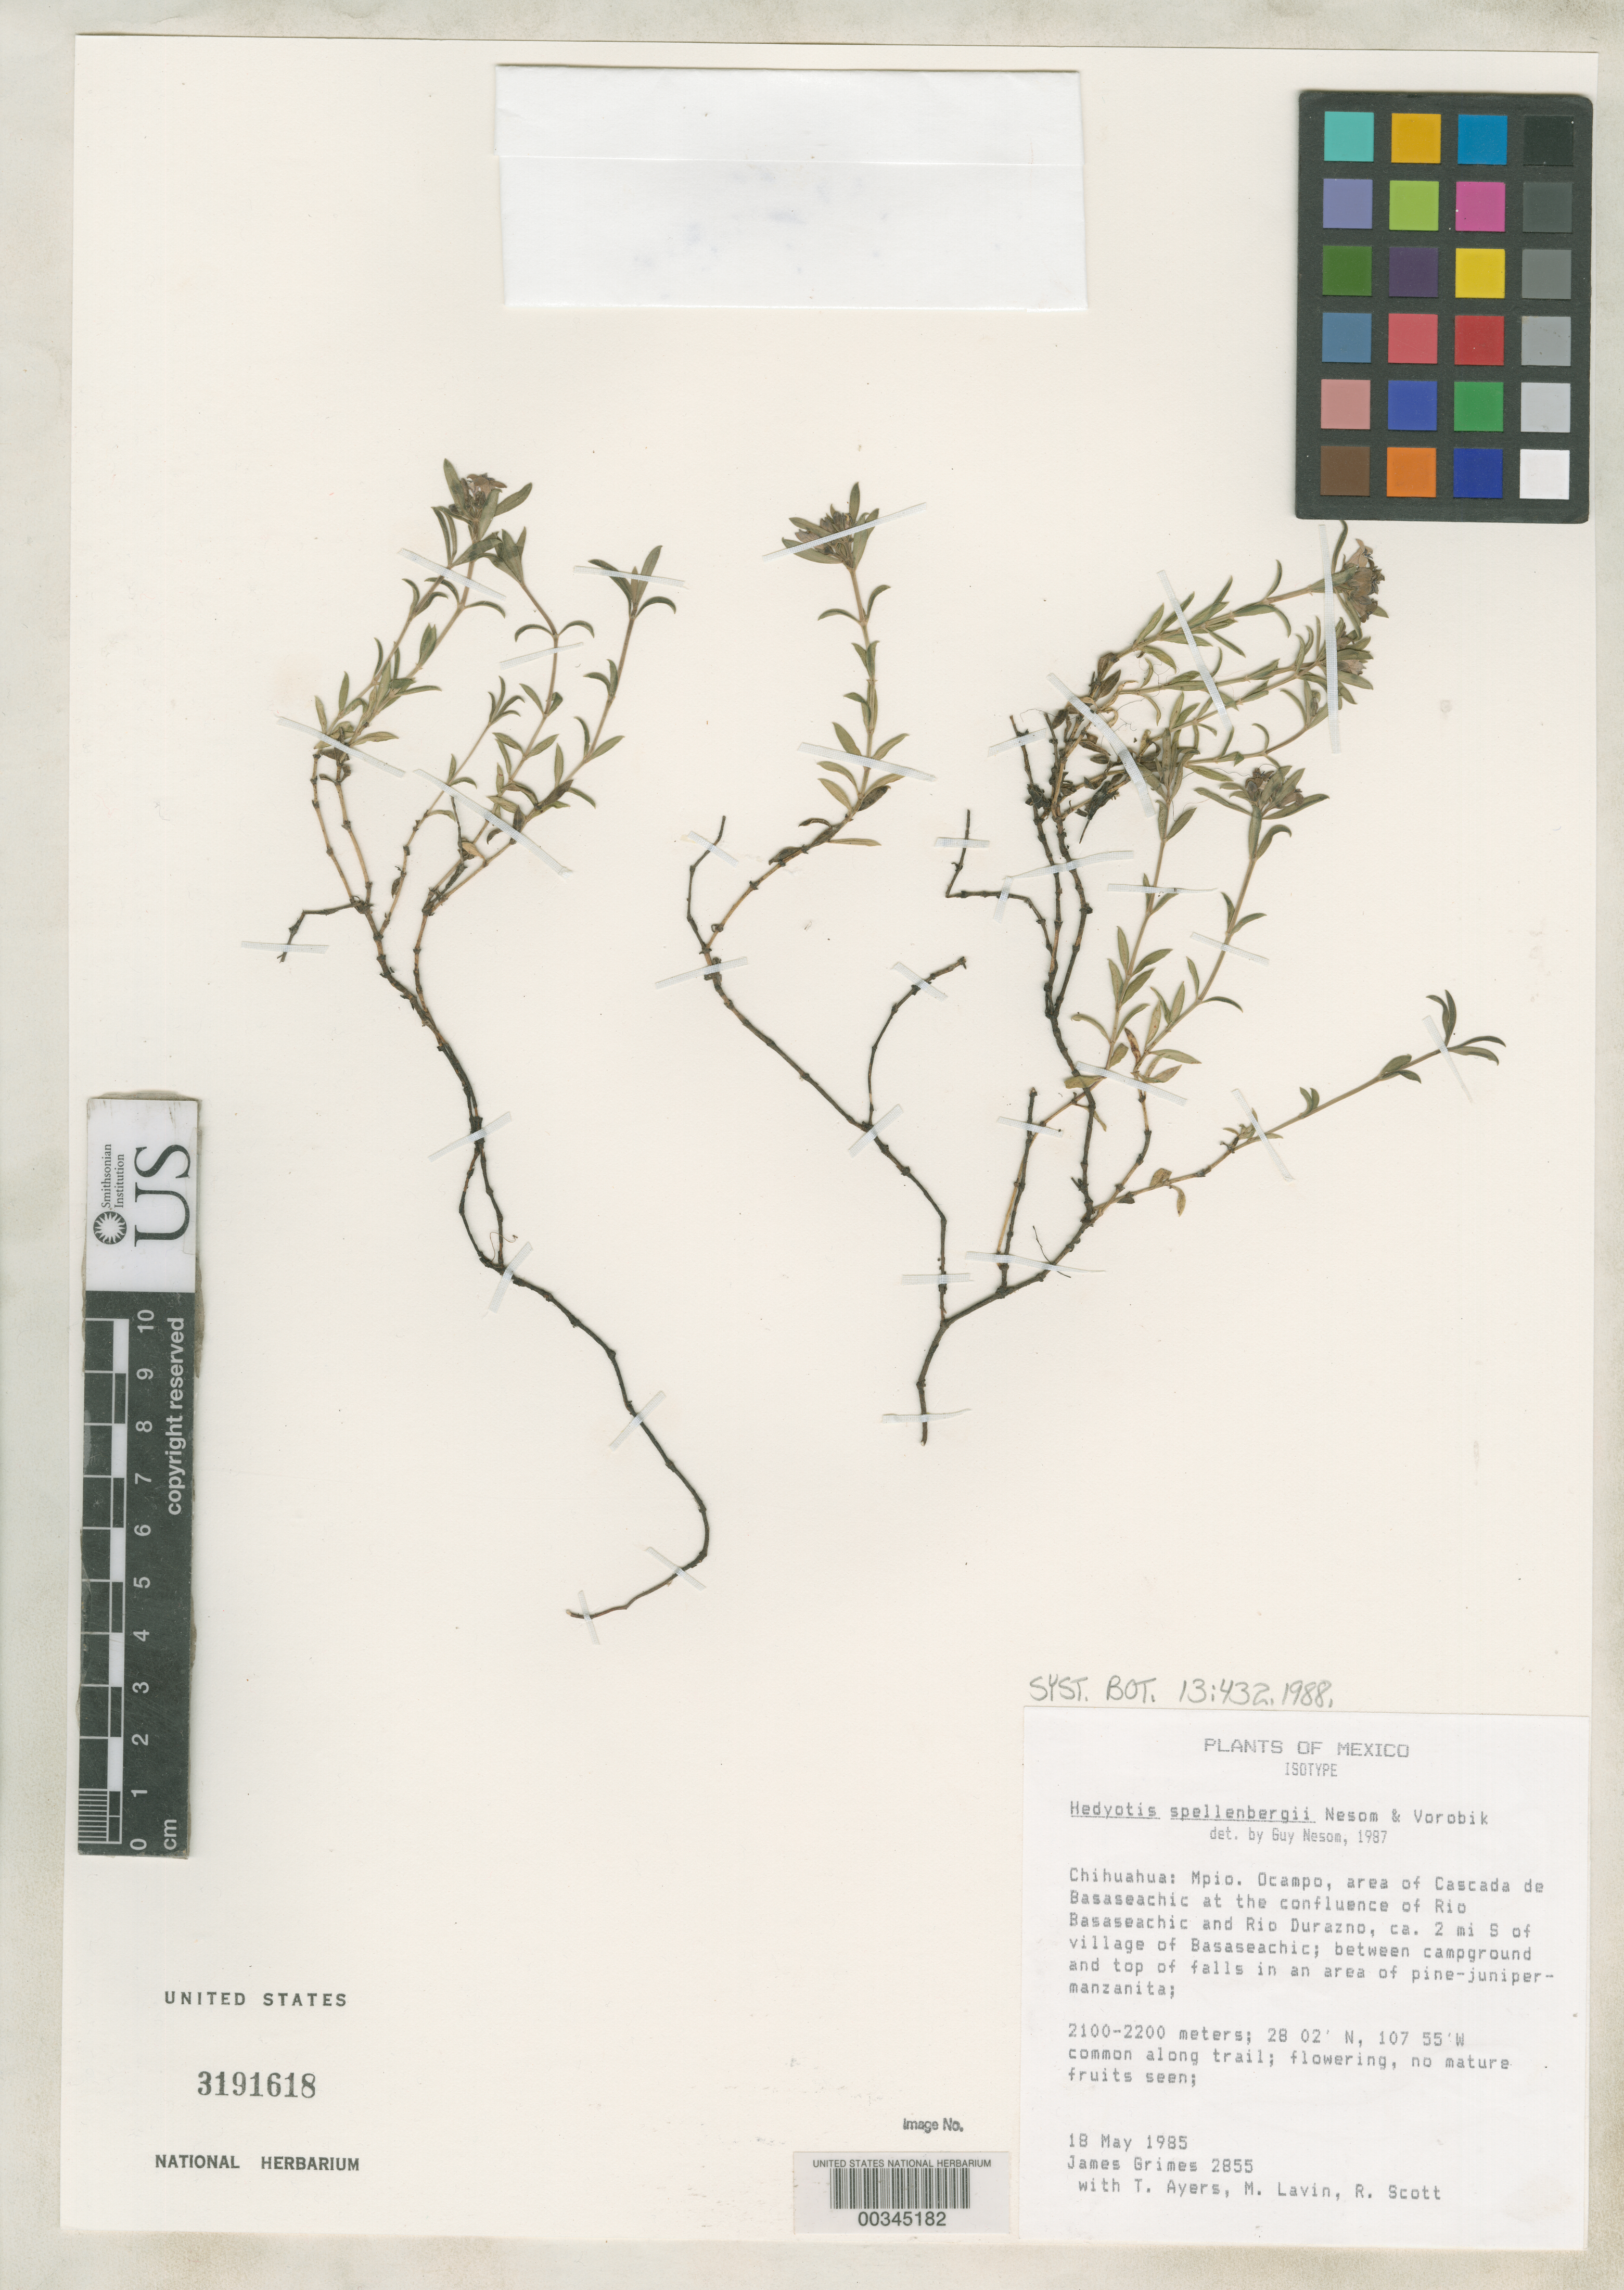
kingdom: Plantae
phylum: Tracheophyta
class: Magnoliopsida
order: Gentianales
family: Rubiaceae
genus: Hedyotis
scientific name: Hedyotis spellenbergii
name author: G.L. Nesom & Vorobik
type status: Isotype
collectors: J. W. Grimes, T. J. Ayers, M. Lavin & R. Scott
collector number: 2855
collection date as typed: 18 May 1985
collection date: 1985-05-18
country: Mexico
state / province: Chihuahua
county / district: Ocampo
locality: Area of Cascada de Basasearchic at confluence of Rio Basasearchic & Rio Durazno, ca 2 mi S of village of Basasearchic.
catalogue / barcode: US 3191618